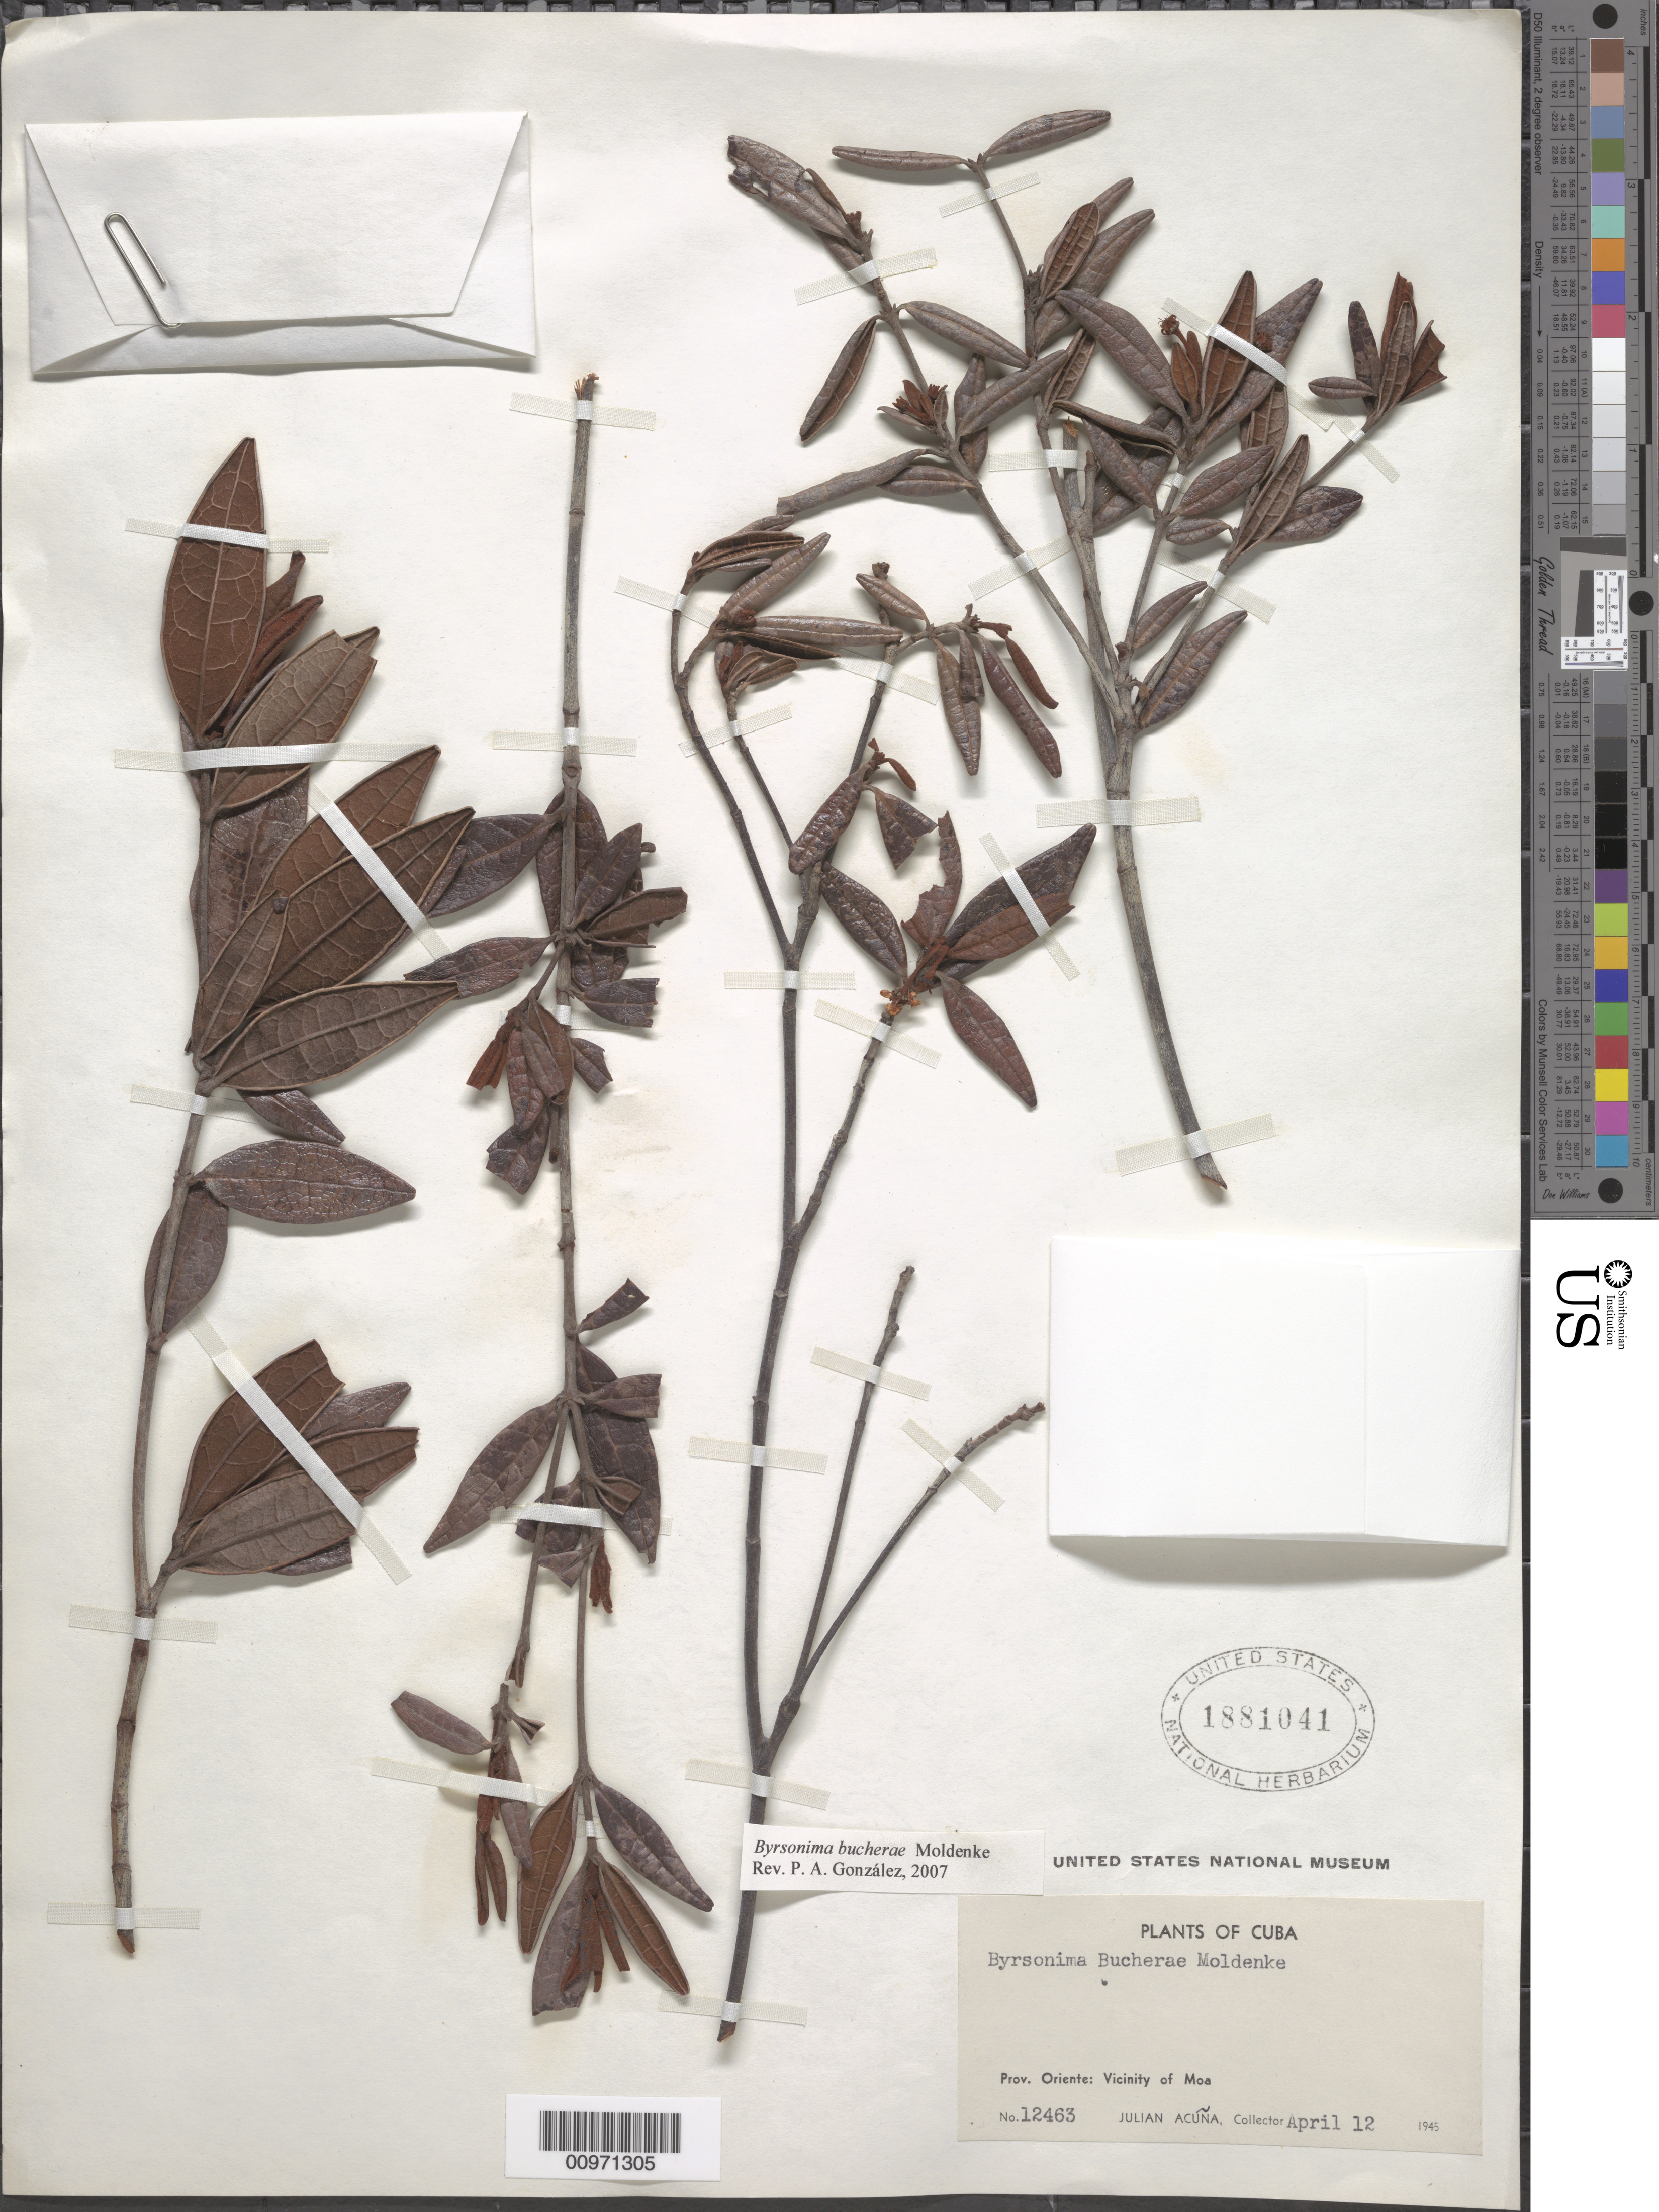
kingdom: Plantae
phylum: Tracheophyta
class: Magnoliopsida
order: Malpighiales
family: Malpighiaceae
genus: Byrsonima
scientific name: Byrsonima bucherae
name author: Moldenke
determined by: González, P. A.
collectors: J. Acuña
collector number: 12463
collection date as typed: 12 Apr 1945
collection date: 1945-04-12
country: Cuba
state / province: Holguín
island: Cuba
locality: Prov. Oriente: Vicinity of Moa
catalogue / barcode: US 1881041